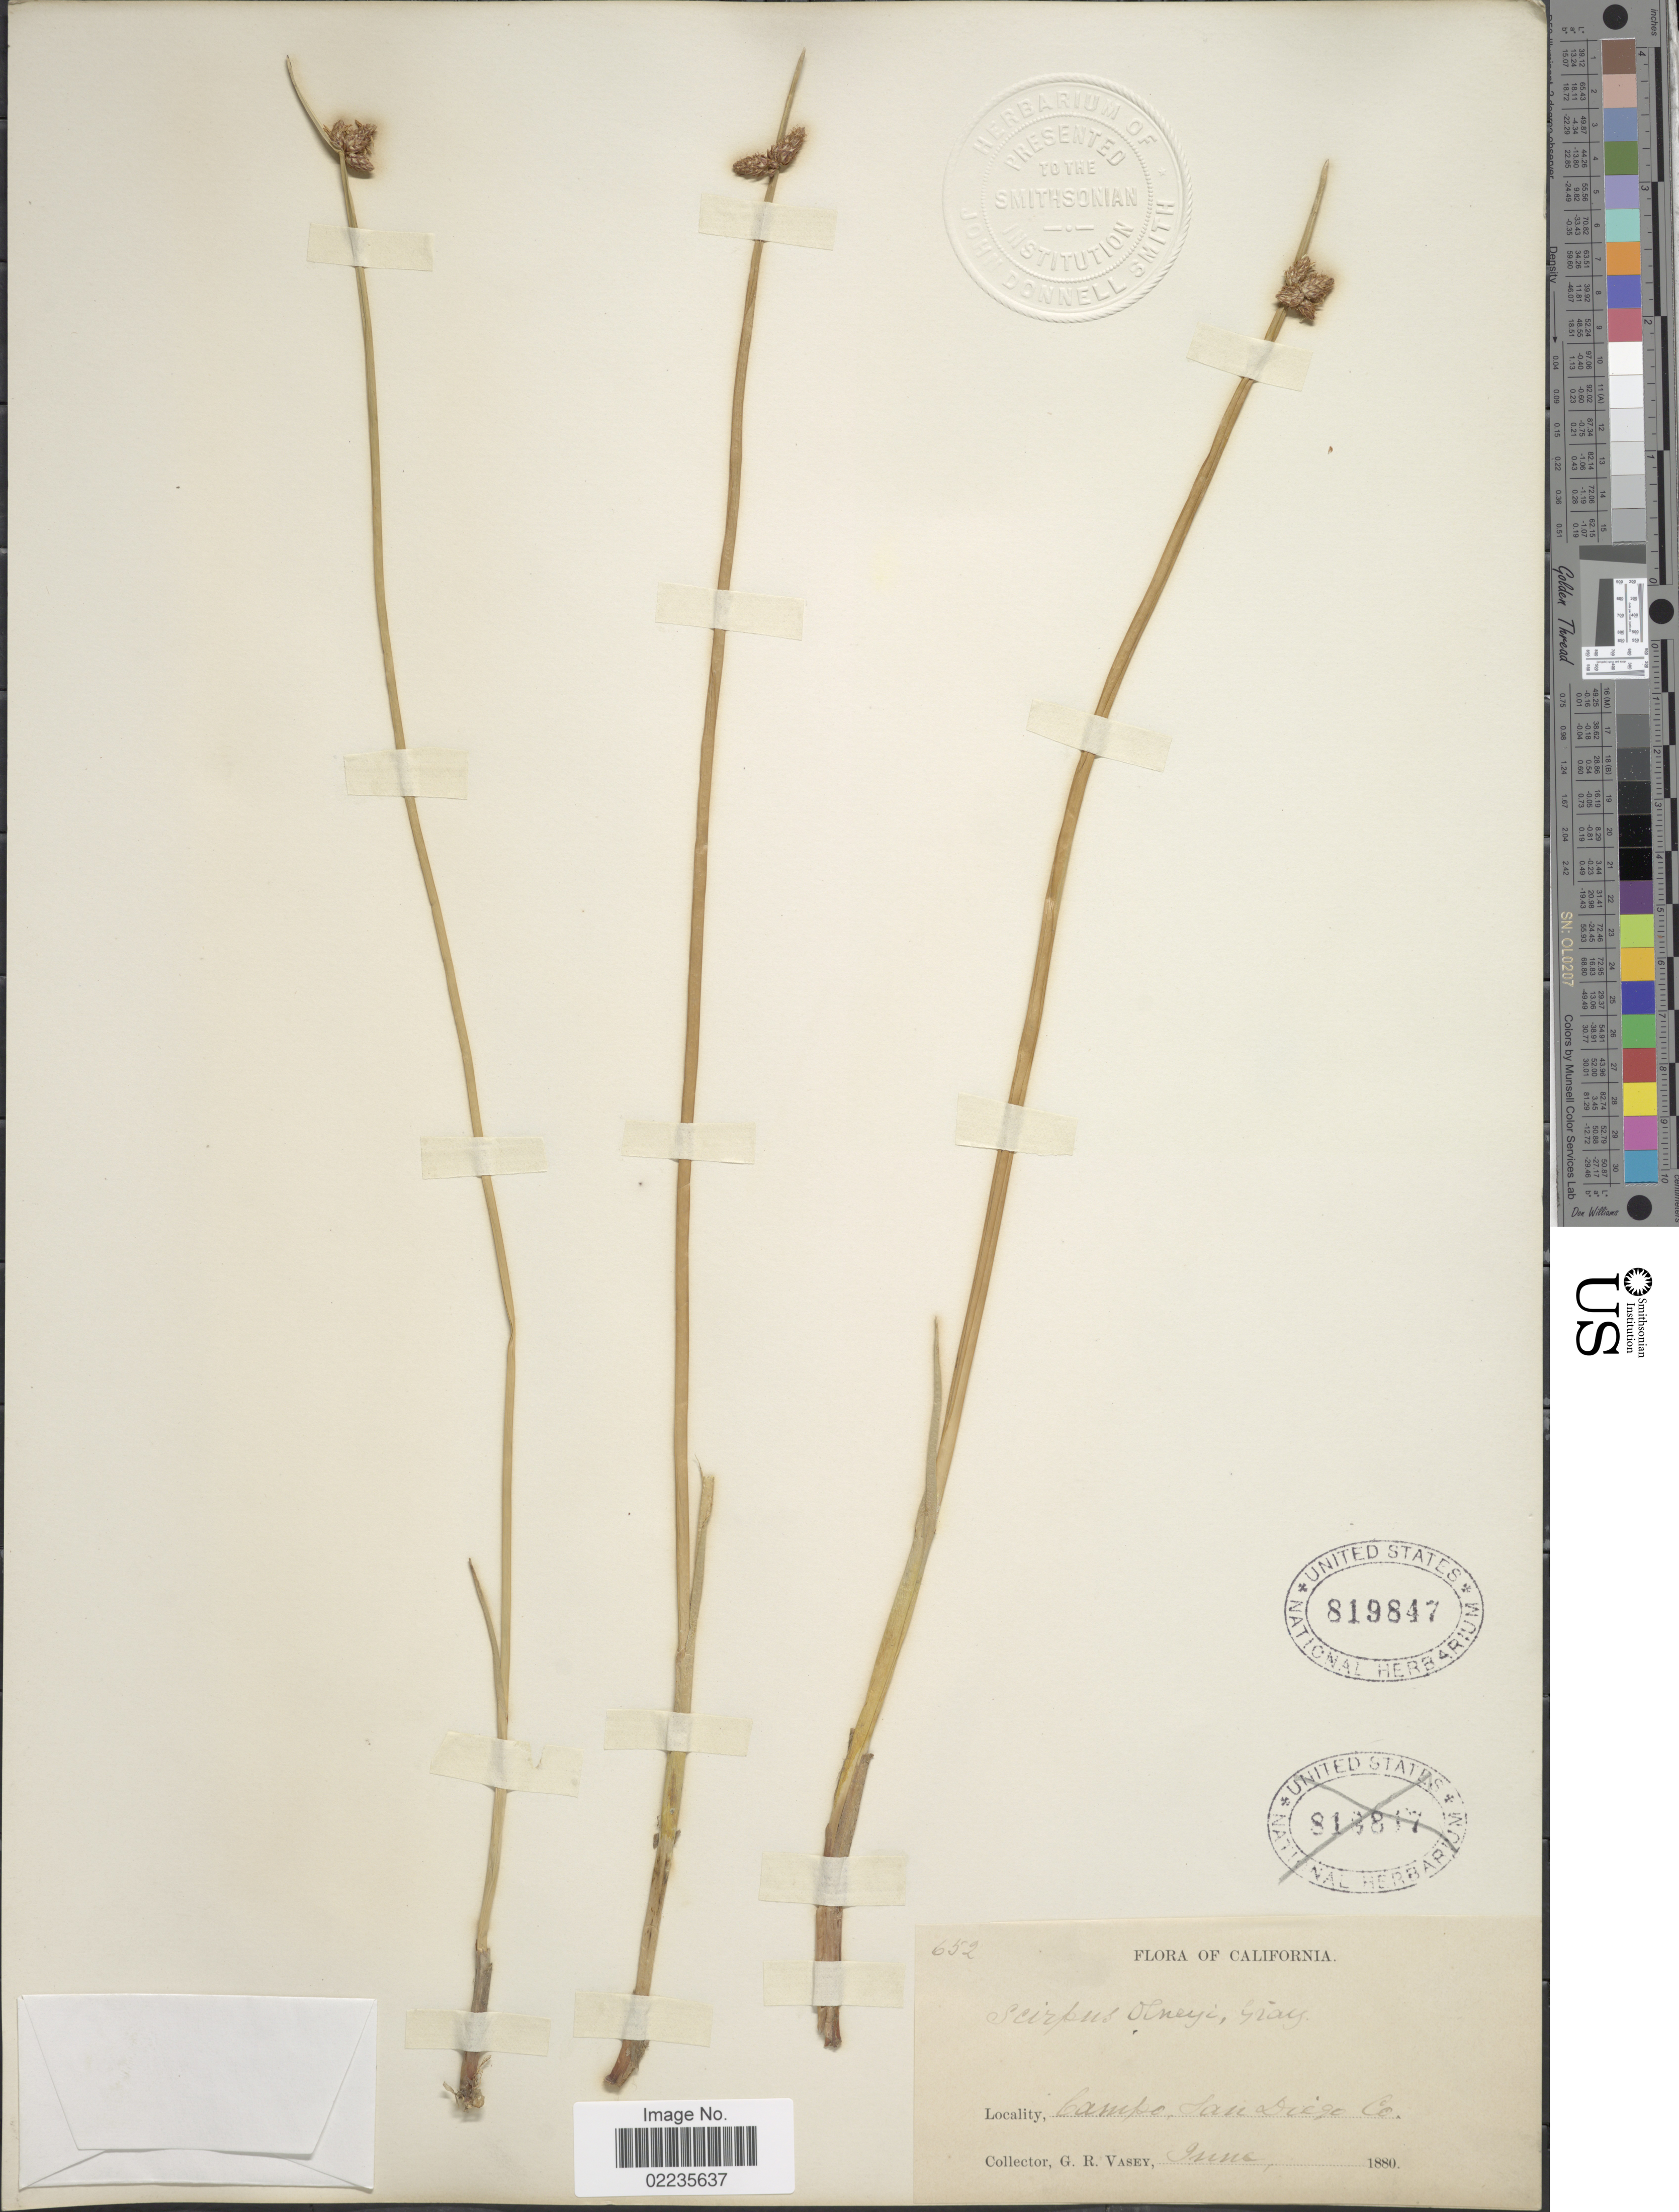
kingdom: Plantae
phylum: Tracheophyta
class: Liliopsida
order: Poales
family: Cyperaceae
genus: Schoenoplectus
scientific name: Schoenoplectus americanus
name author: (Pers.) Volkart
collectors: G. R. Vasey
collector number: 652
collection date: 1880-06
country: United States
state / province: California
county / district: San Diego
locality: Campo, San Diego Co.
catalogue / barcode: US 819847